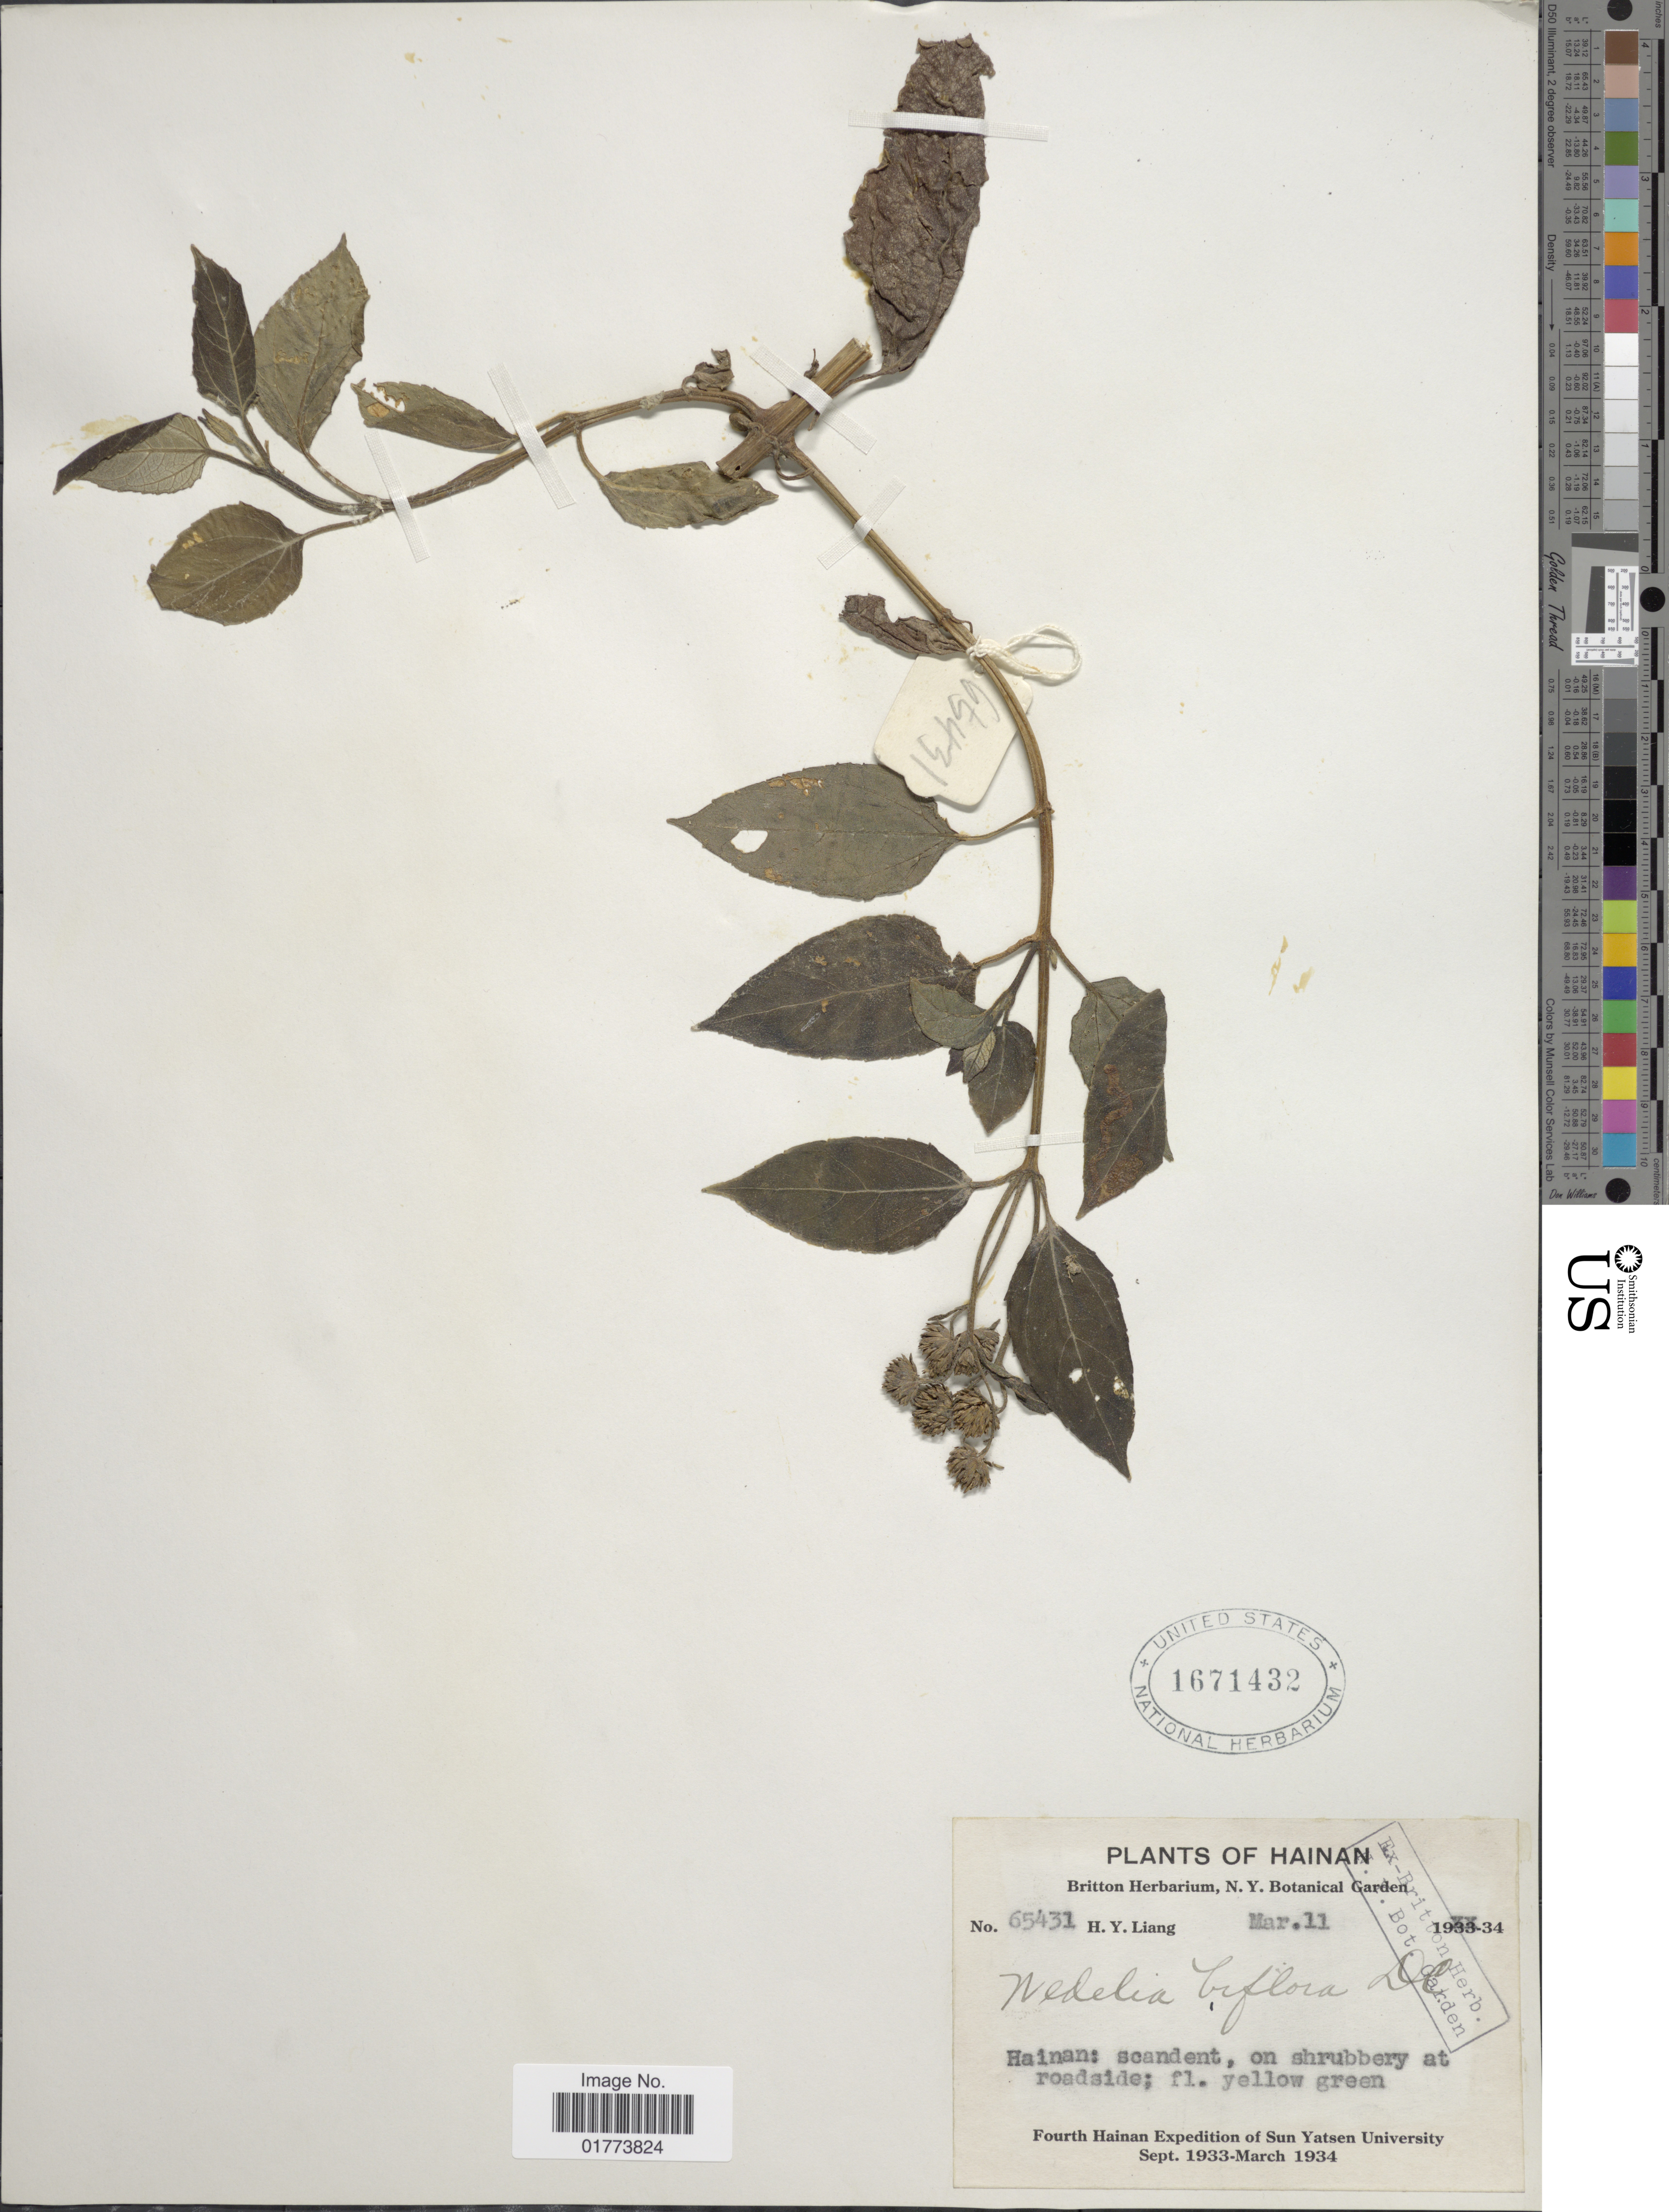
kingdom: Plantae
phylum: Tracheophyta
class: Magnoliopsida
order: Asterales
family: Asteraceae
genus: Wollastonia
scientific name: Wollastonia biflora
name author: (L.) DC.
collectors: H. Y. Liang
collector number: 65431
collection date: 1934-03-11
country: China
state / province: Hainan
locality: Hainan;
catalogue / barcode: US 1671432